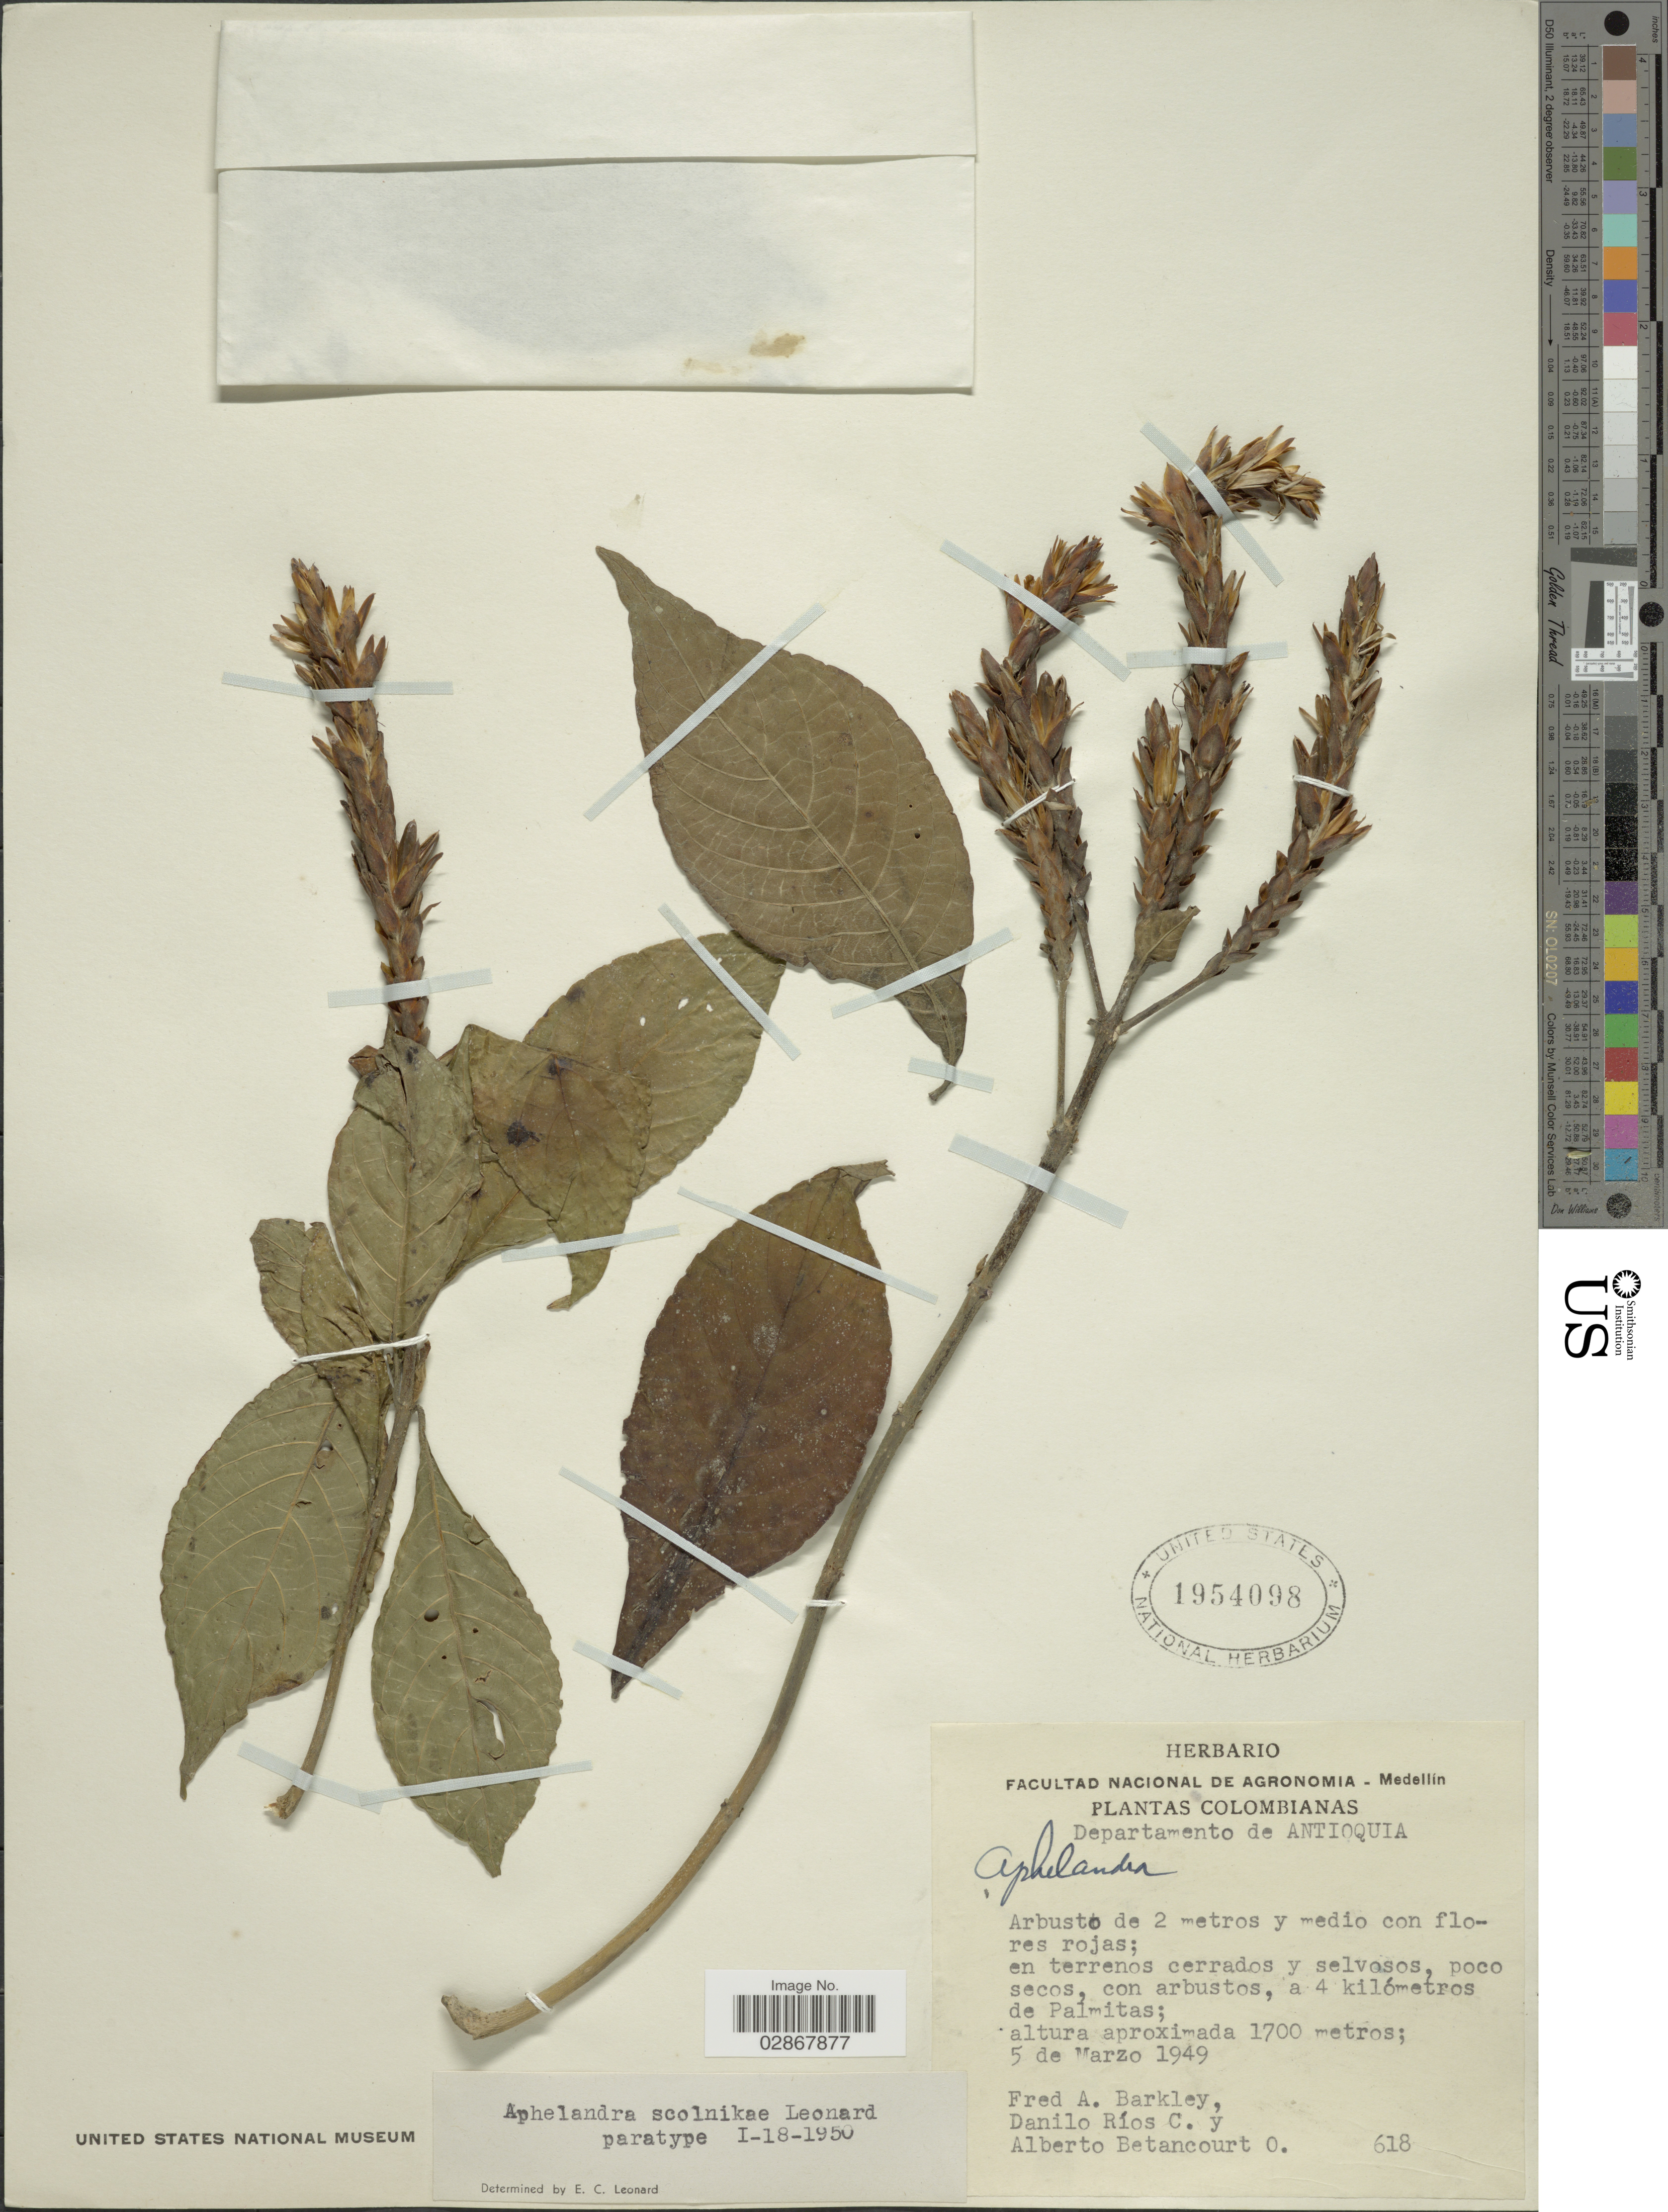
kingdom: Plantae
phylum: Tracheophyta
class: Magnoliopsida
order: Lamiales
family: Acanthaceae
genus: Aphelandra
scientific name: Aphelandra scolnikae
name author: Leonard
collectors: F. A. Barkley, D. Rios C. & A. Betancourt O.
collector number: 618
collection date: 1949-03-05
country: Colombia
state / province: Antioquia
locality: Departamento de Antioquia. A 4 kilómetros de Palmitas.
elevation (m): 1700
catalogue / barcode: US 1954098